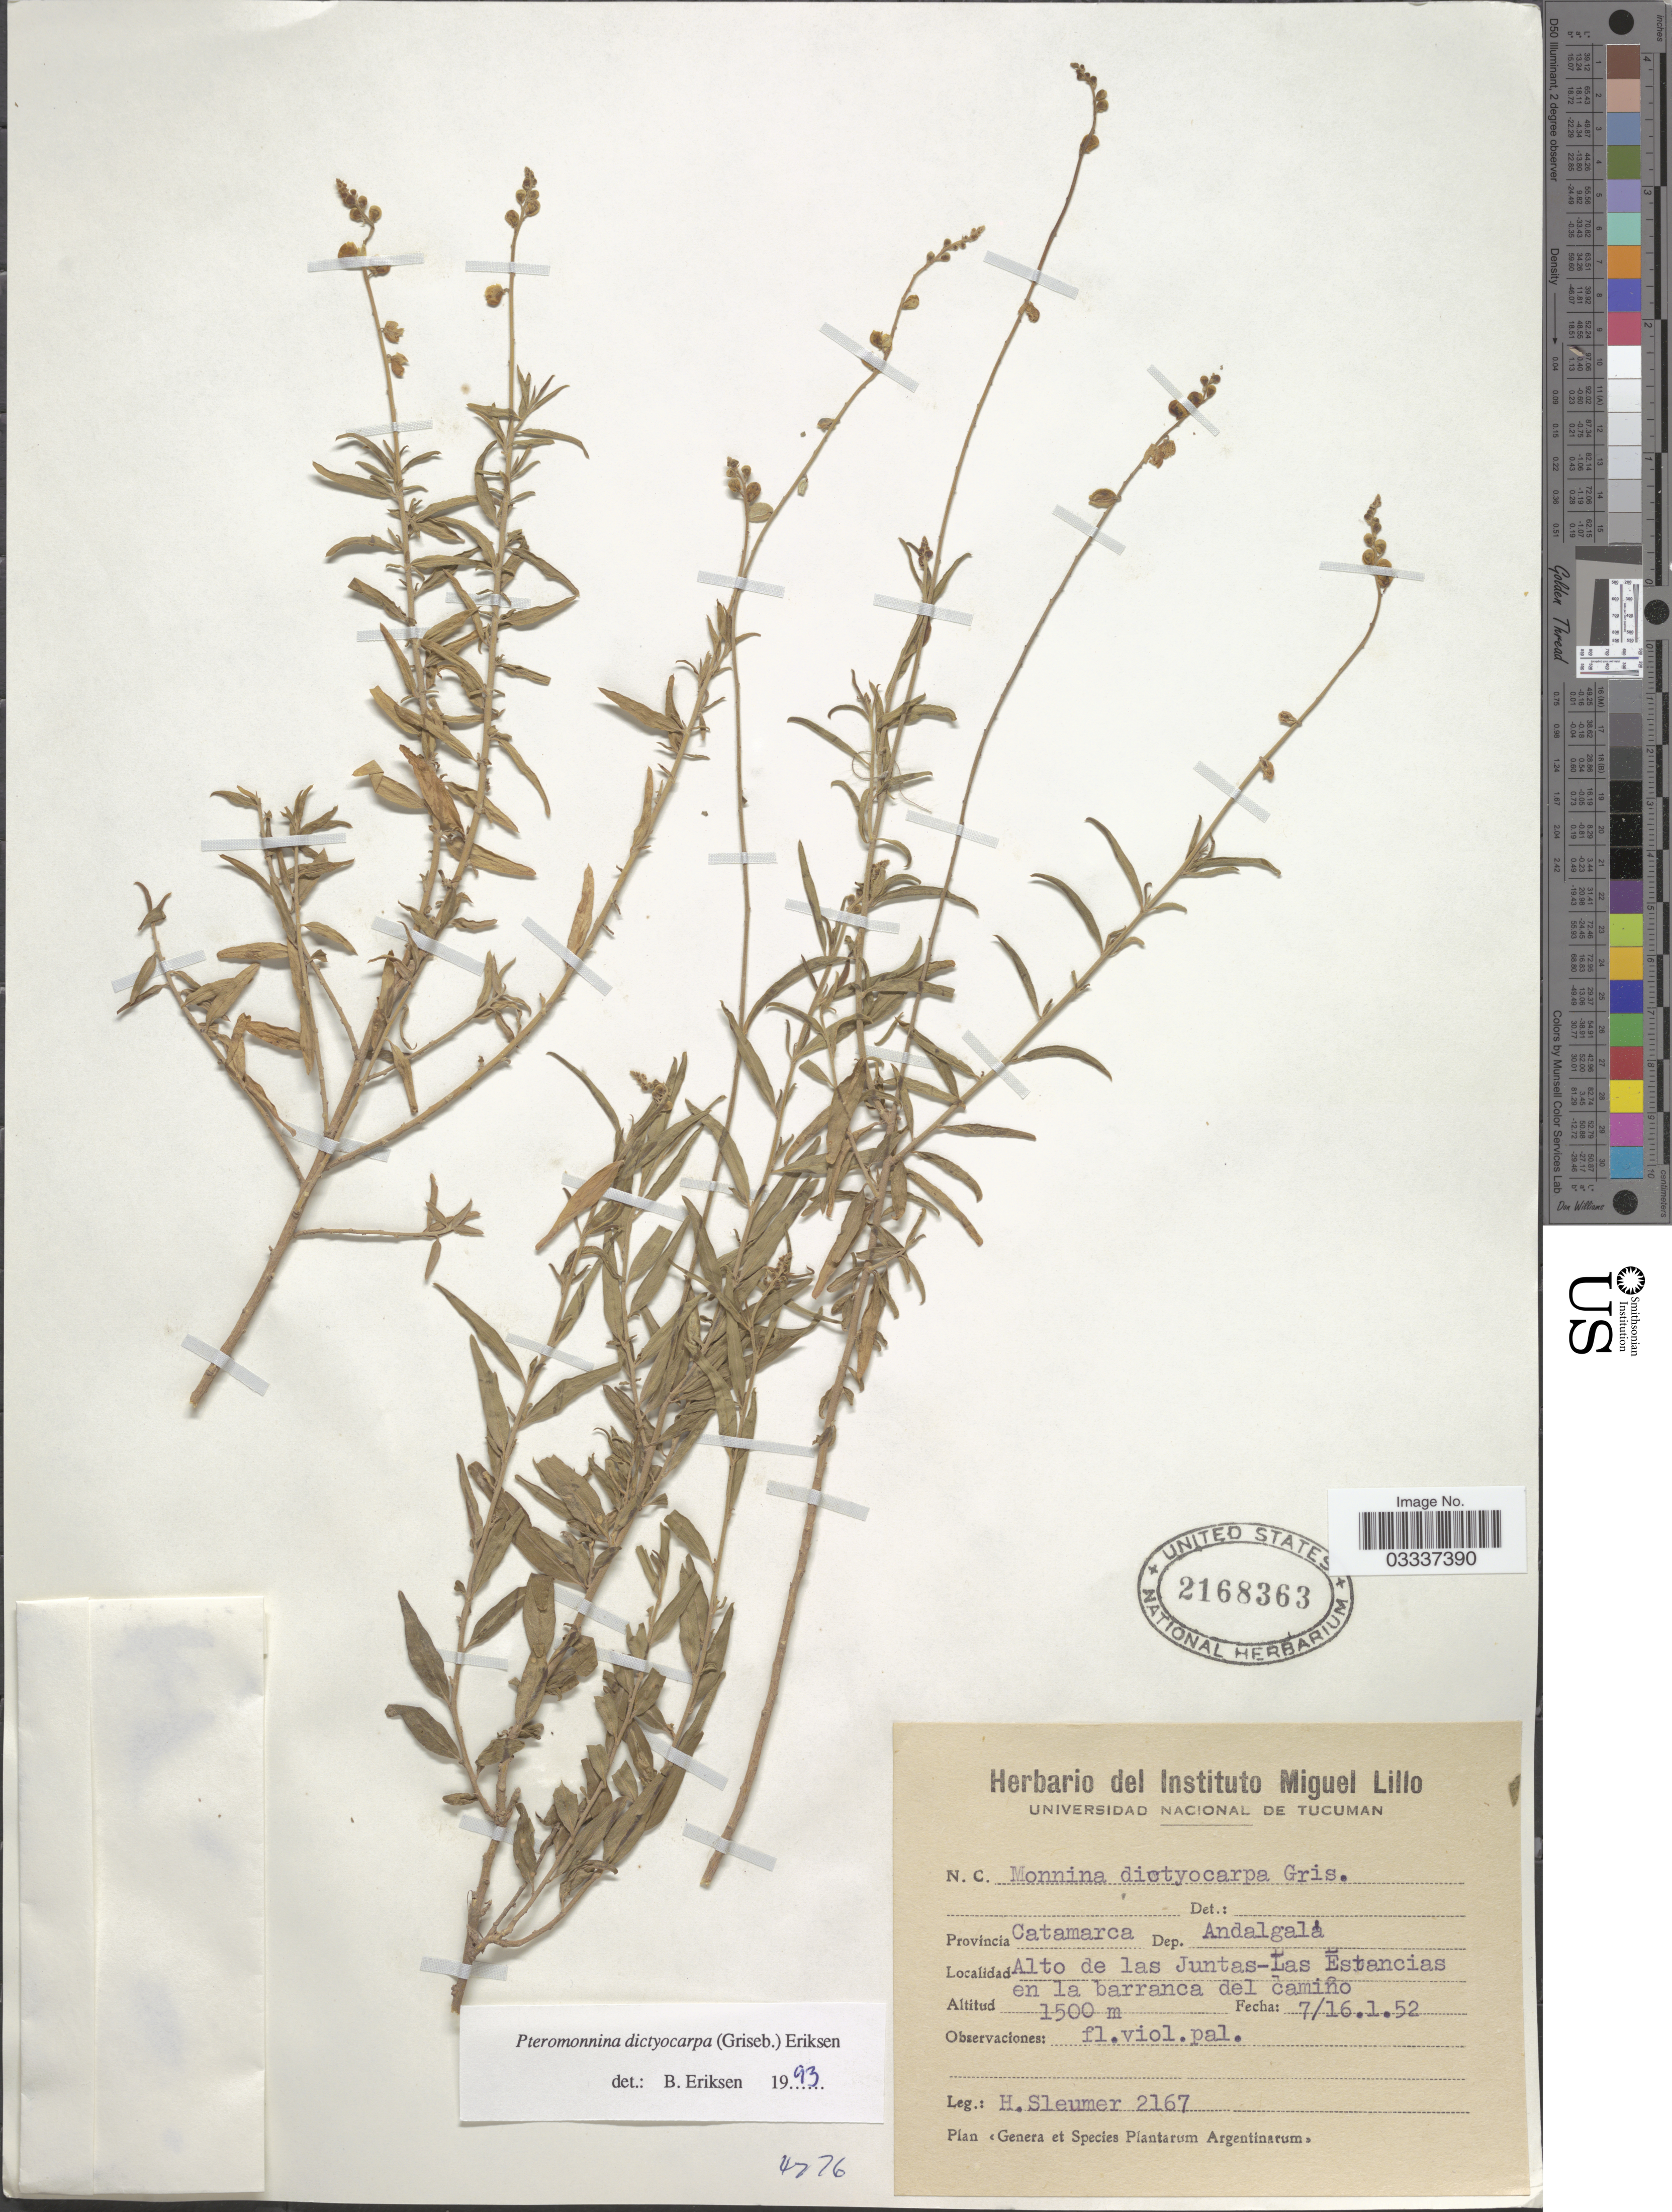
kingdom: Plantae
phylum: Tracheophyta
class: Magnoliopsida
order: Fabales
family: Polygalaceae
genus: Monnina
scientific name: Monnina dictyocarpa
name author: Griseb.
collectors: H. O. Sleumer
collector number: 2167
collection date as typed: Transcribed d/m/y: 7/1/52 to 16/1/52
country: Argentina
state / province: Catamarca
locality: Dep. Andalgalá, Alto de las Juntas-Las Estancias en la barranca del camiño.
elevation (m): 1500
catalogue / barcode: US 2168363